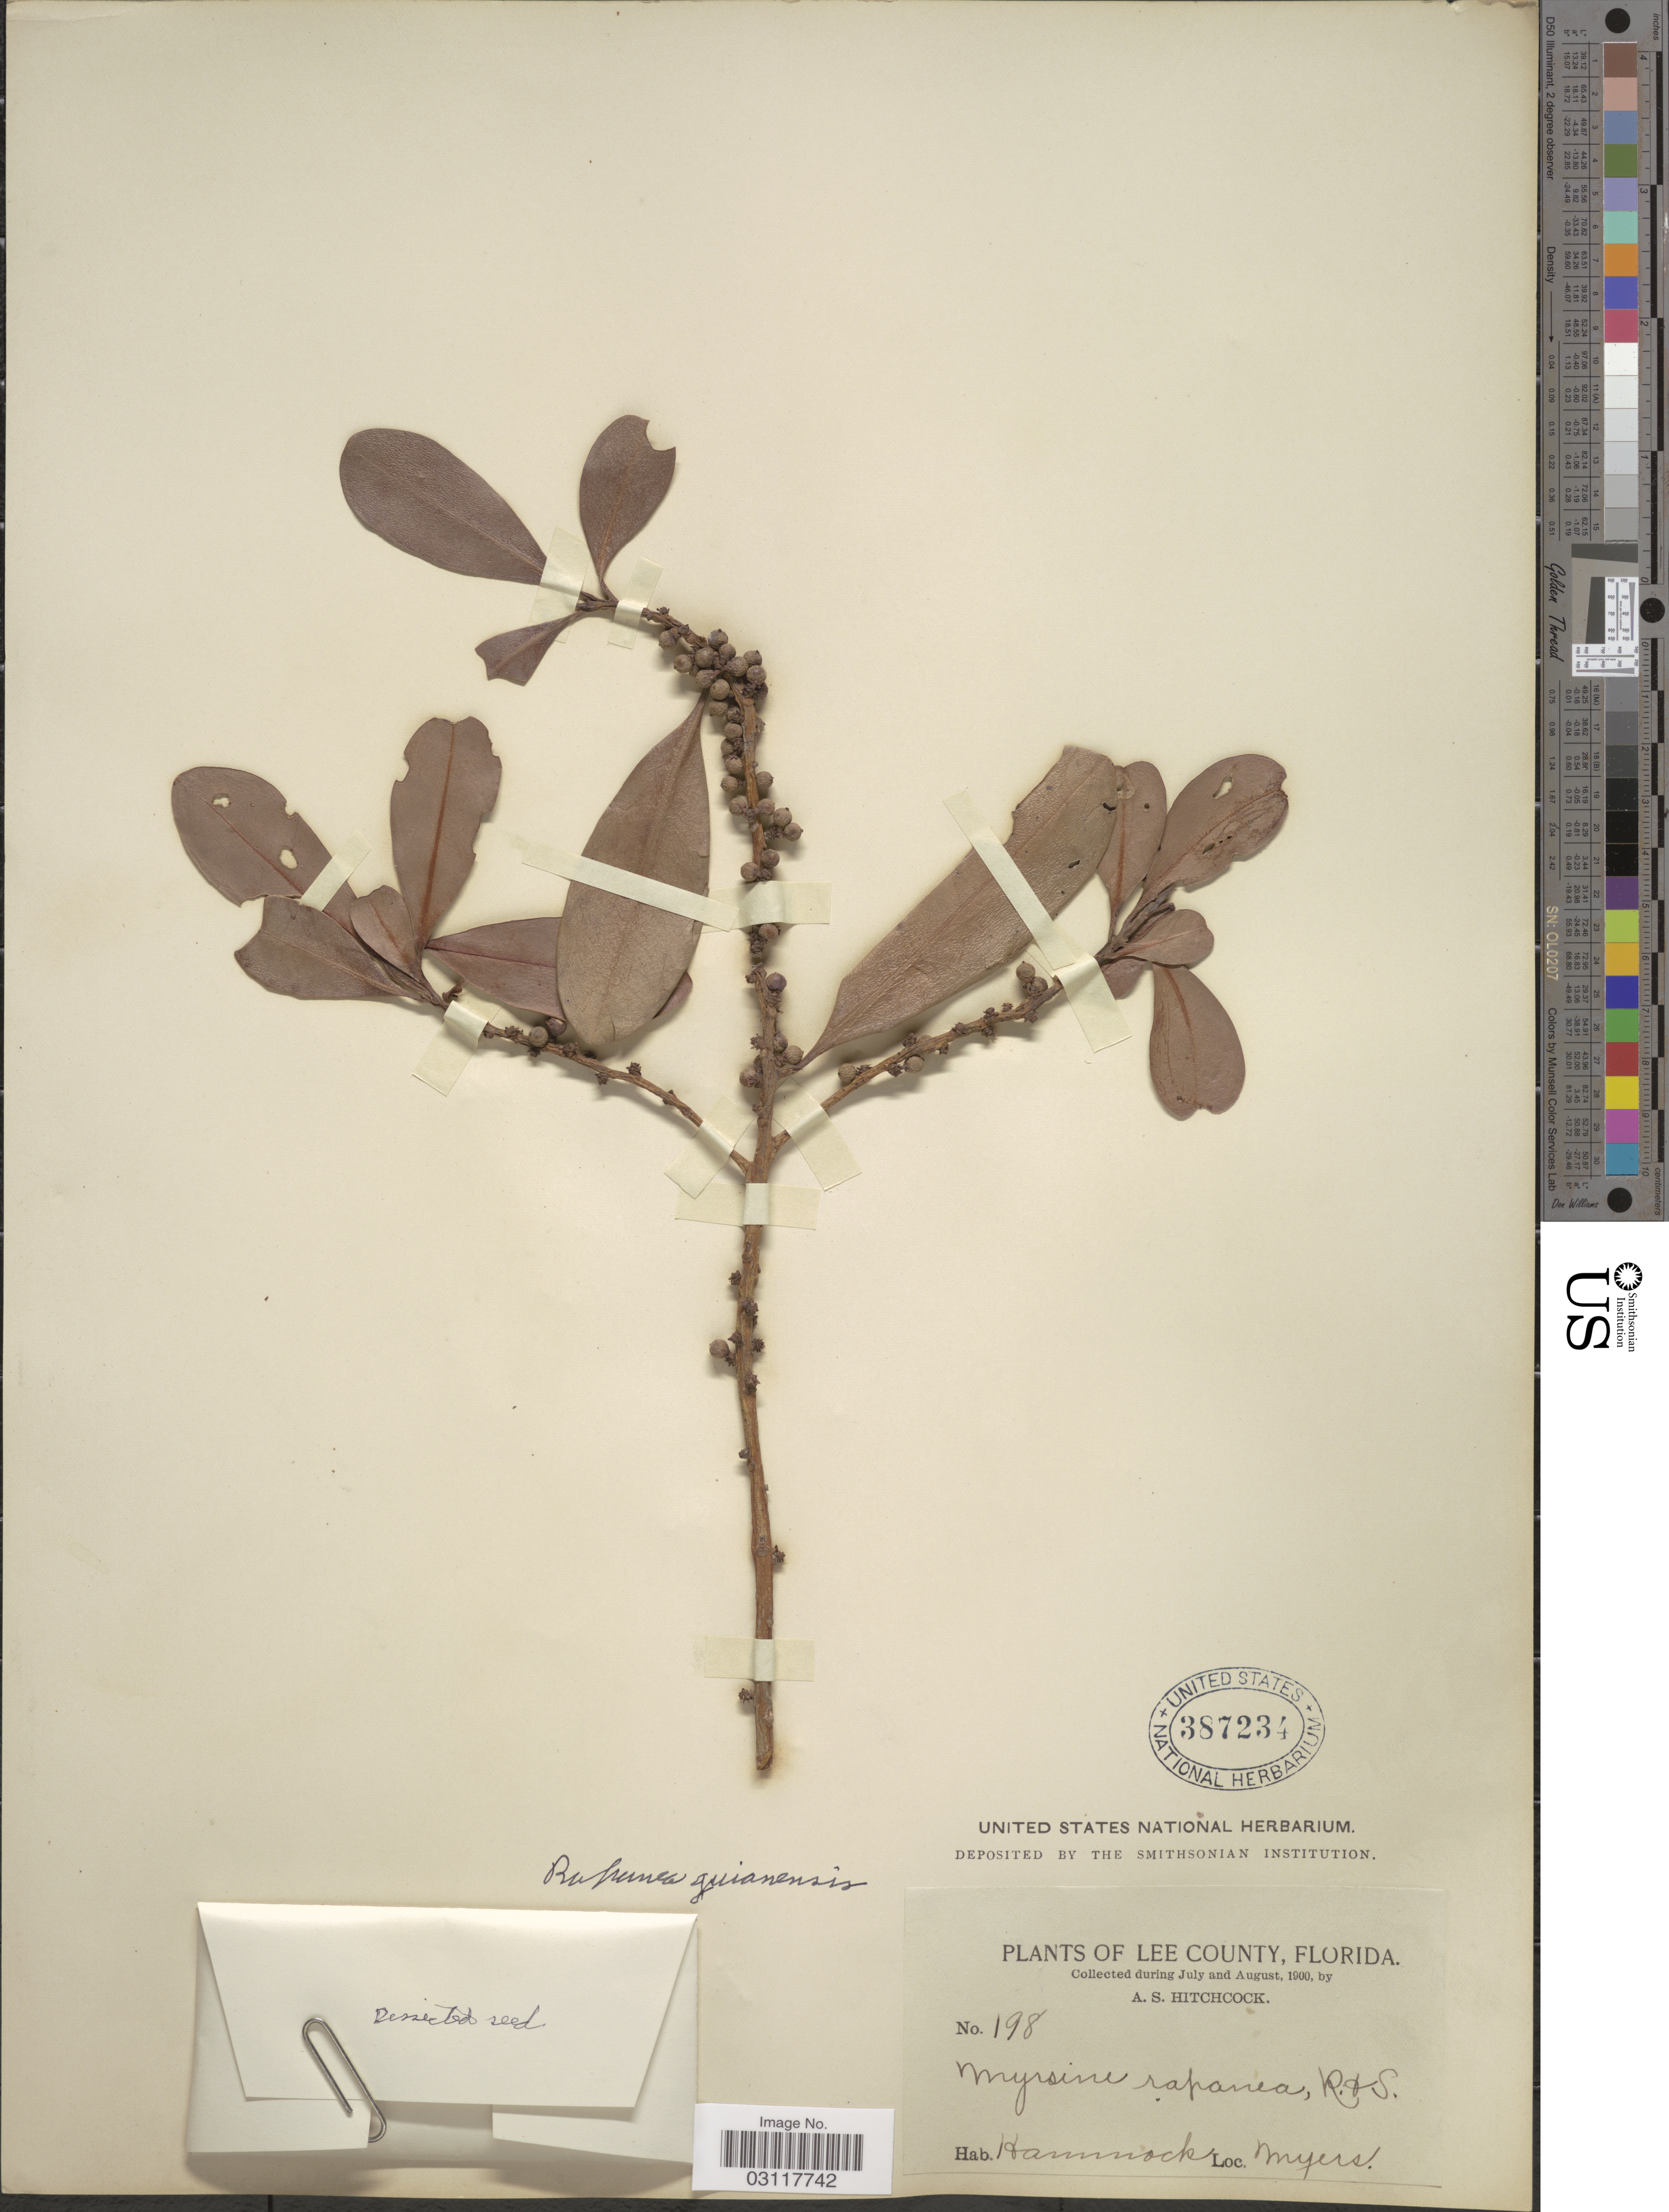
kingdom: Plantae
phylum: Tracheophyta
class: Magnoliopsida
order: Ericales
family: Primulaceae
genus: Rapanea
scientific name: Rapanea guianensis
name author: Aubl.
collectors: A. S. Hitchcock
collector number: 198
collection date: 1900-07/1900-08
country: United States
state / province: Florida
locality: Lee County. Hammock. Myers.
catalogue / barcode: US 387234